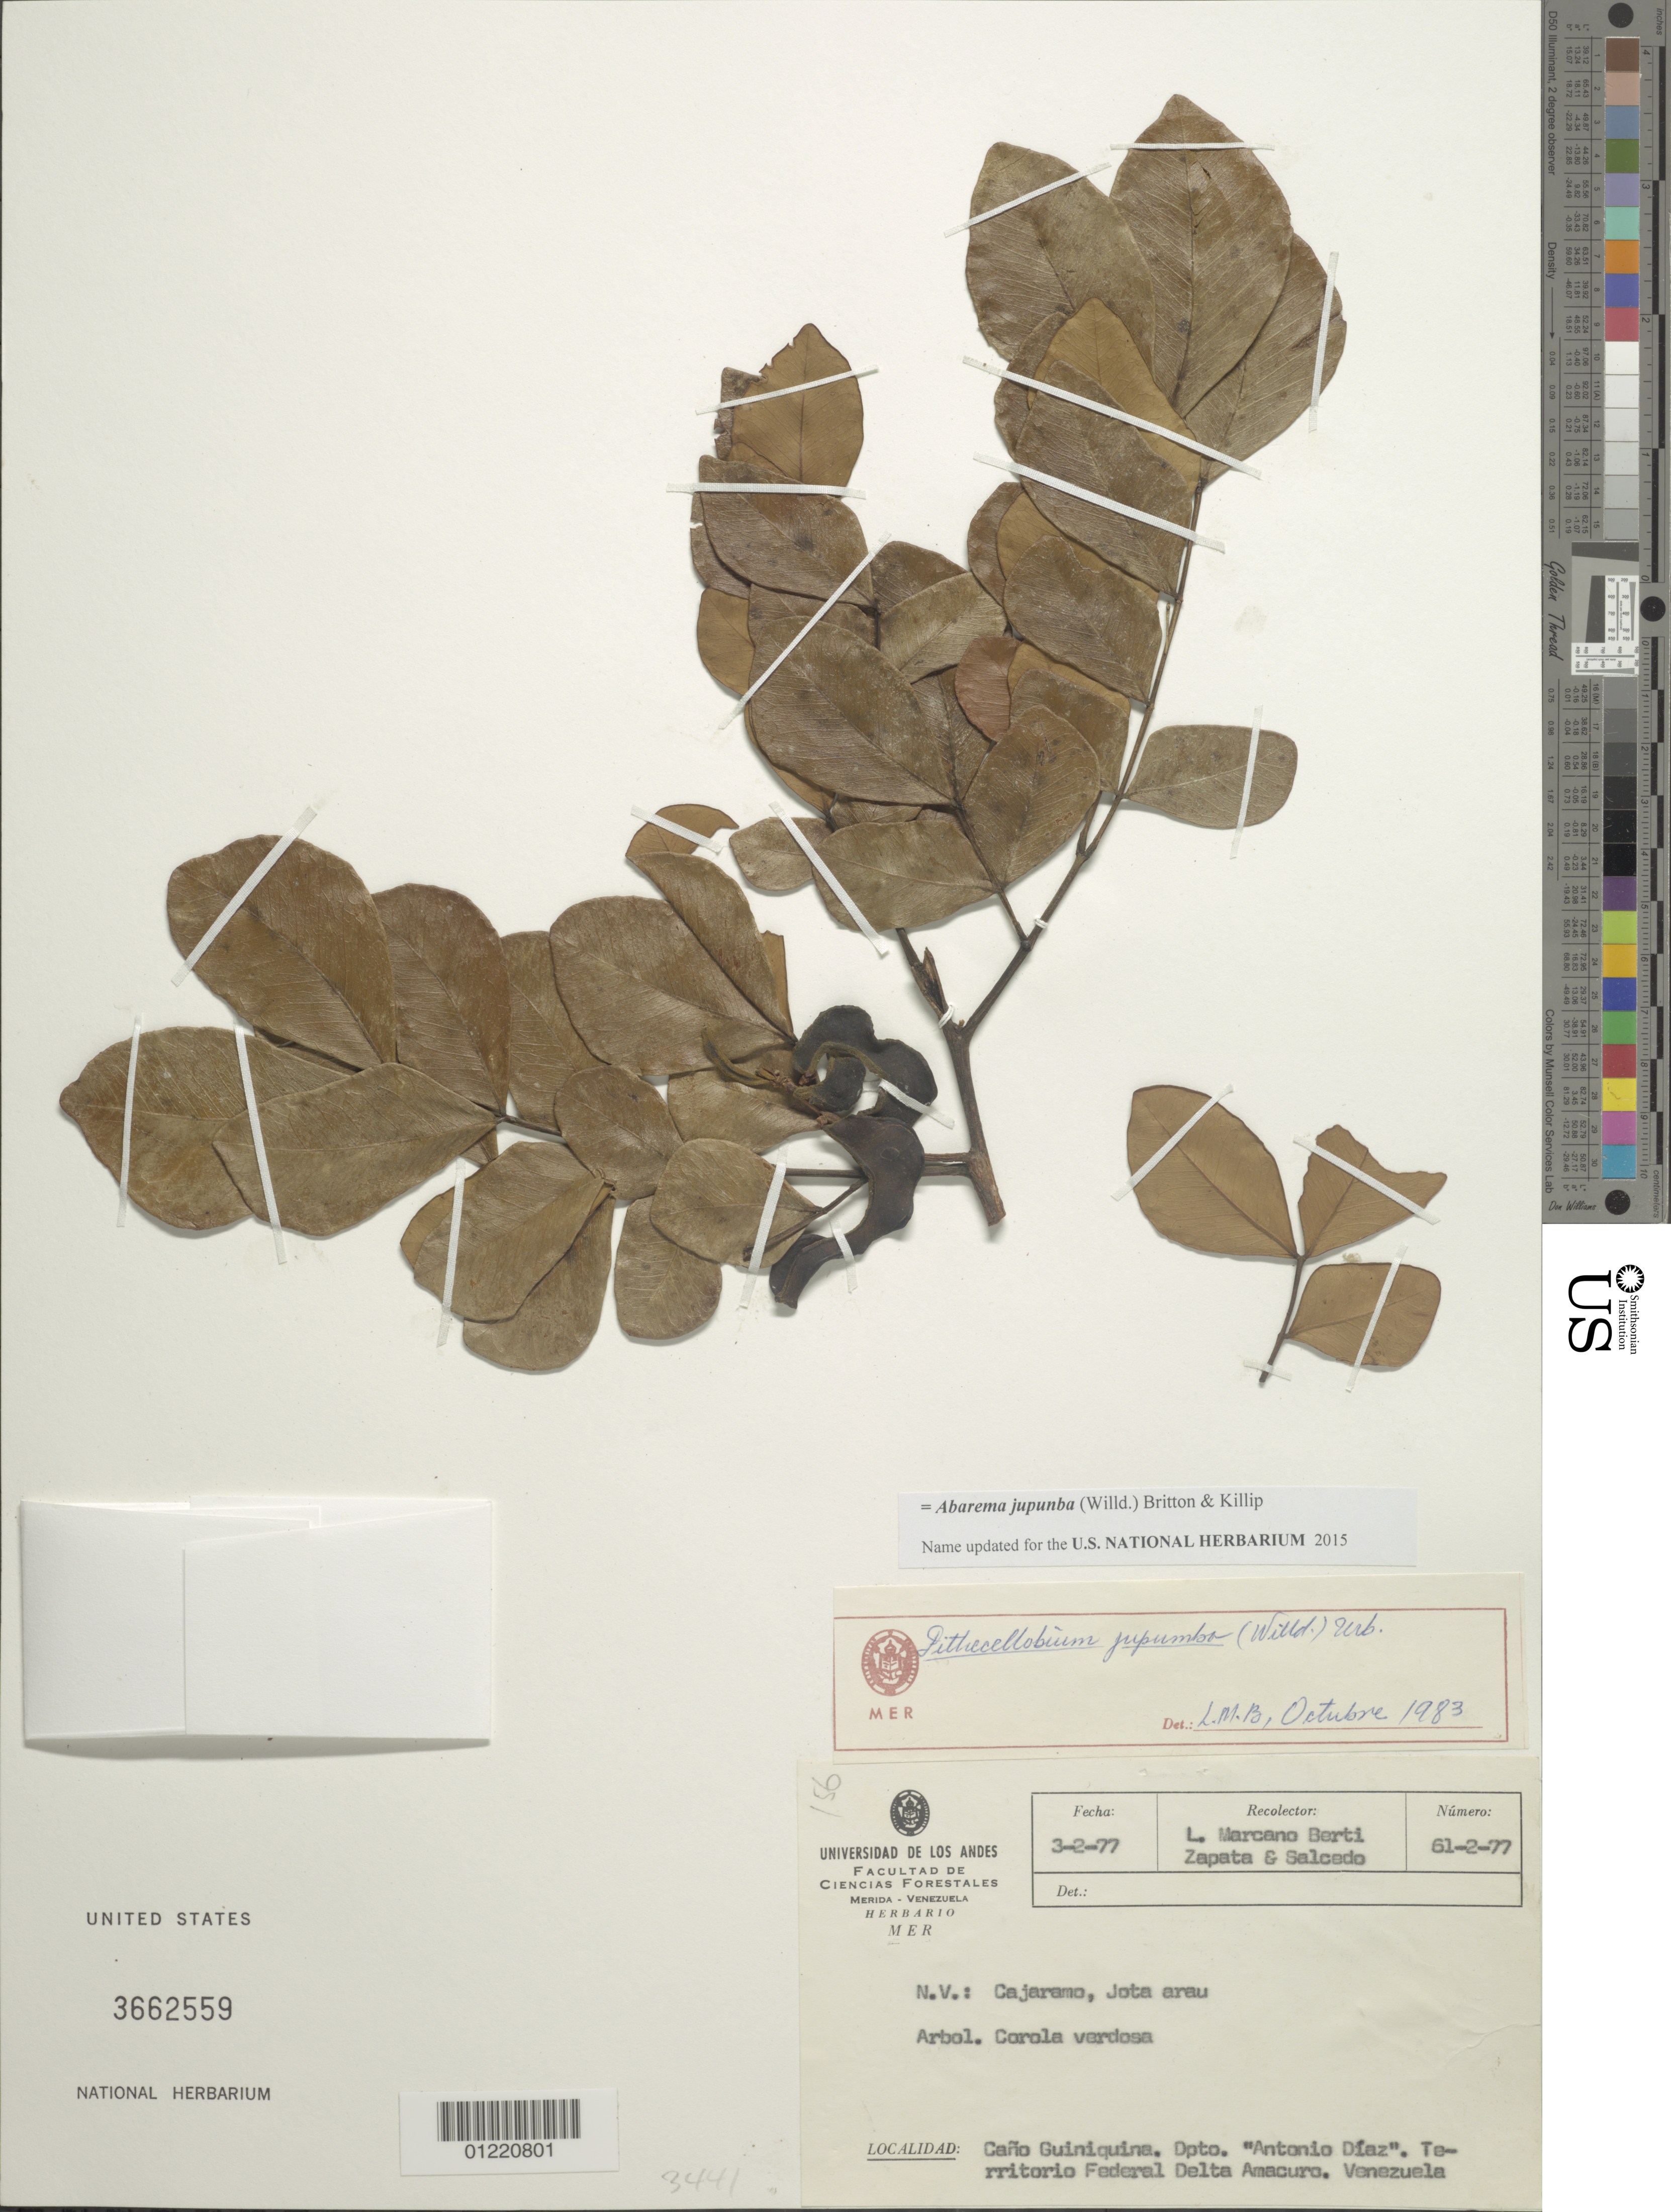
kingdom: Plantae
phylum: Tracheophyta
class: Magnoliopsida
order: Fabales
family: Fabaceae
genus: Jupunba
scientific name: Jupunba trapezifolia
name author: (Vahl) Moldenke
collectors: L. Marcano-Berti, P. Salcedo & -. Zapata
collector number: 61-2-77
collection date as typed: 3-Feb-77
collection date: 1977-02-03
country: Venezuela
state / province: Delta Amacuro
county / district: Antonio Díaz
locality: Caño Guiniquina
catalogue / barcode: US 2662559